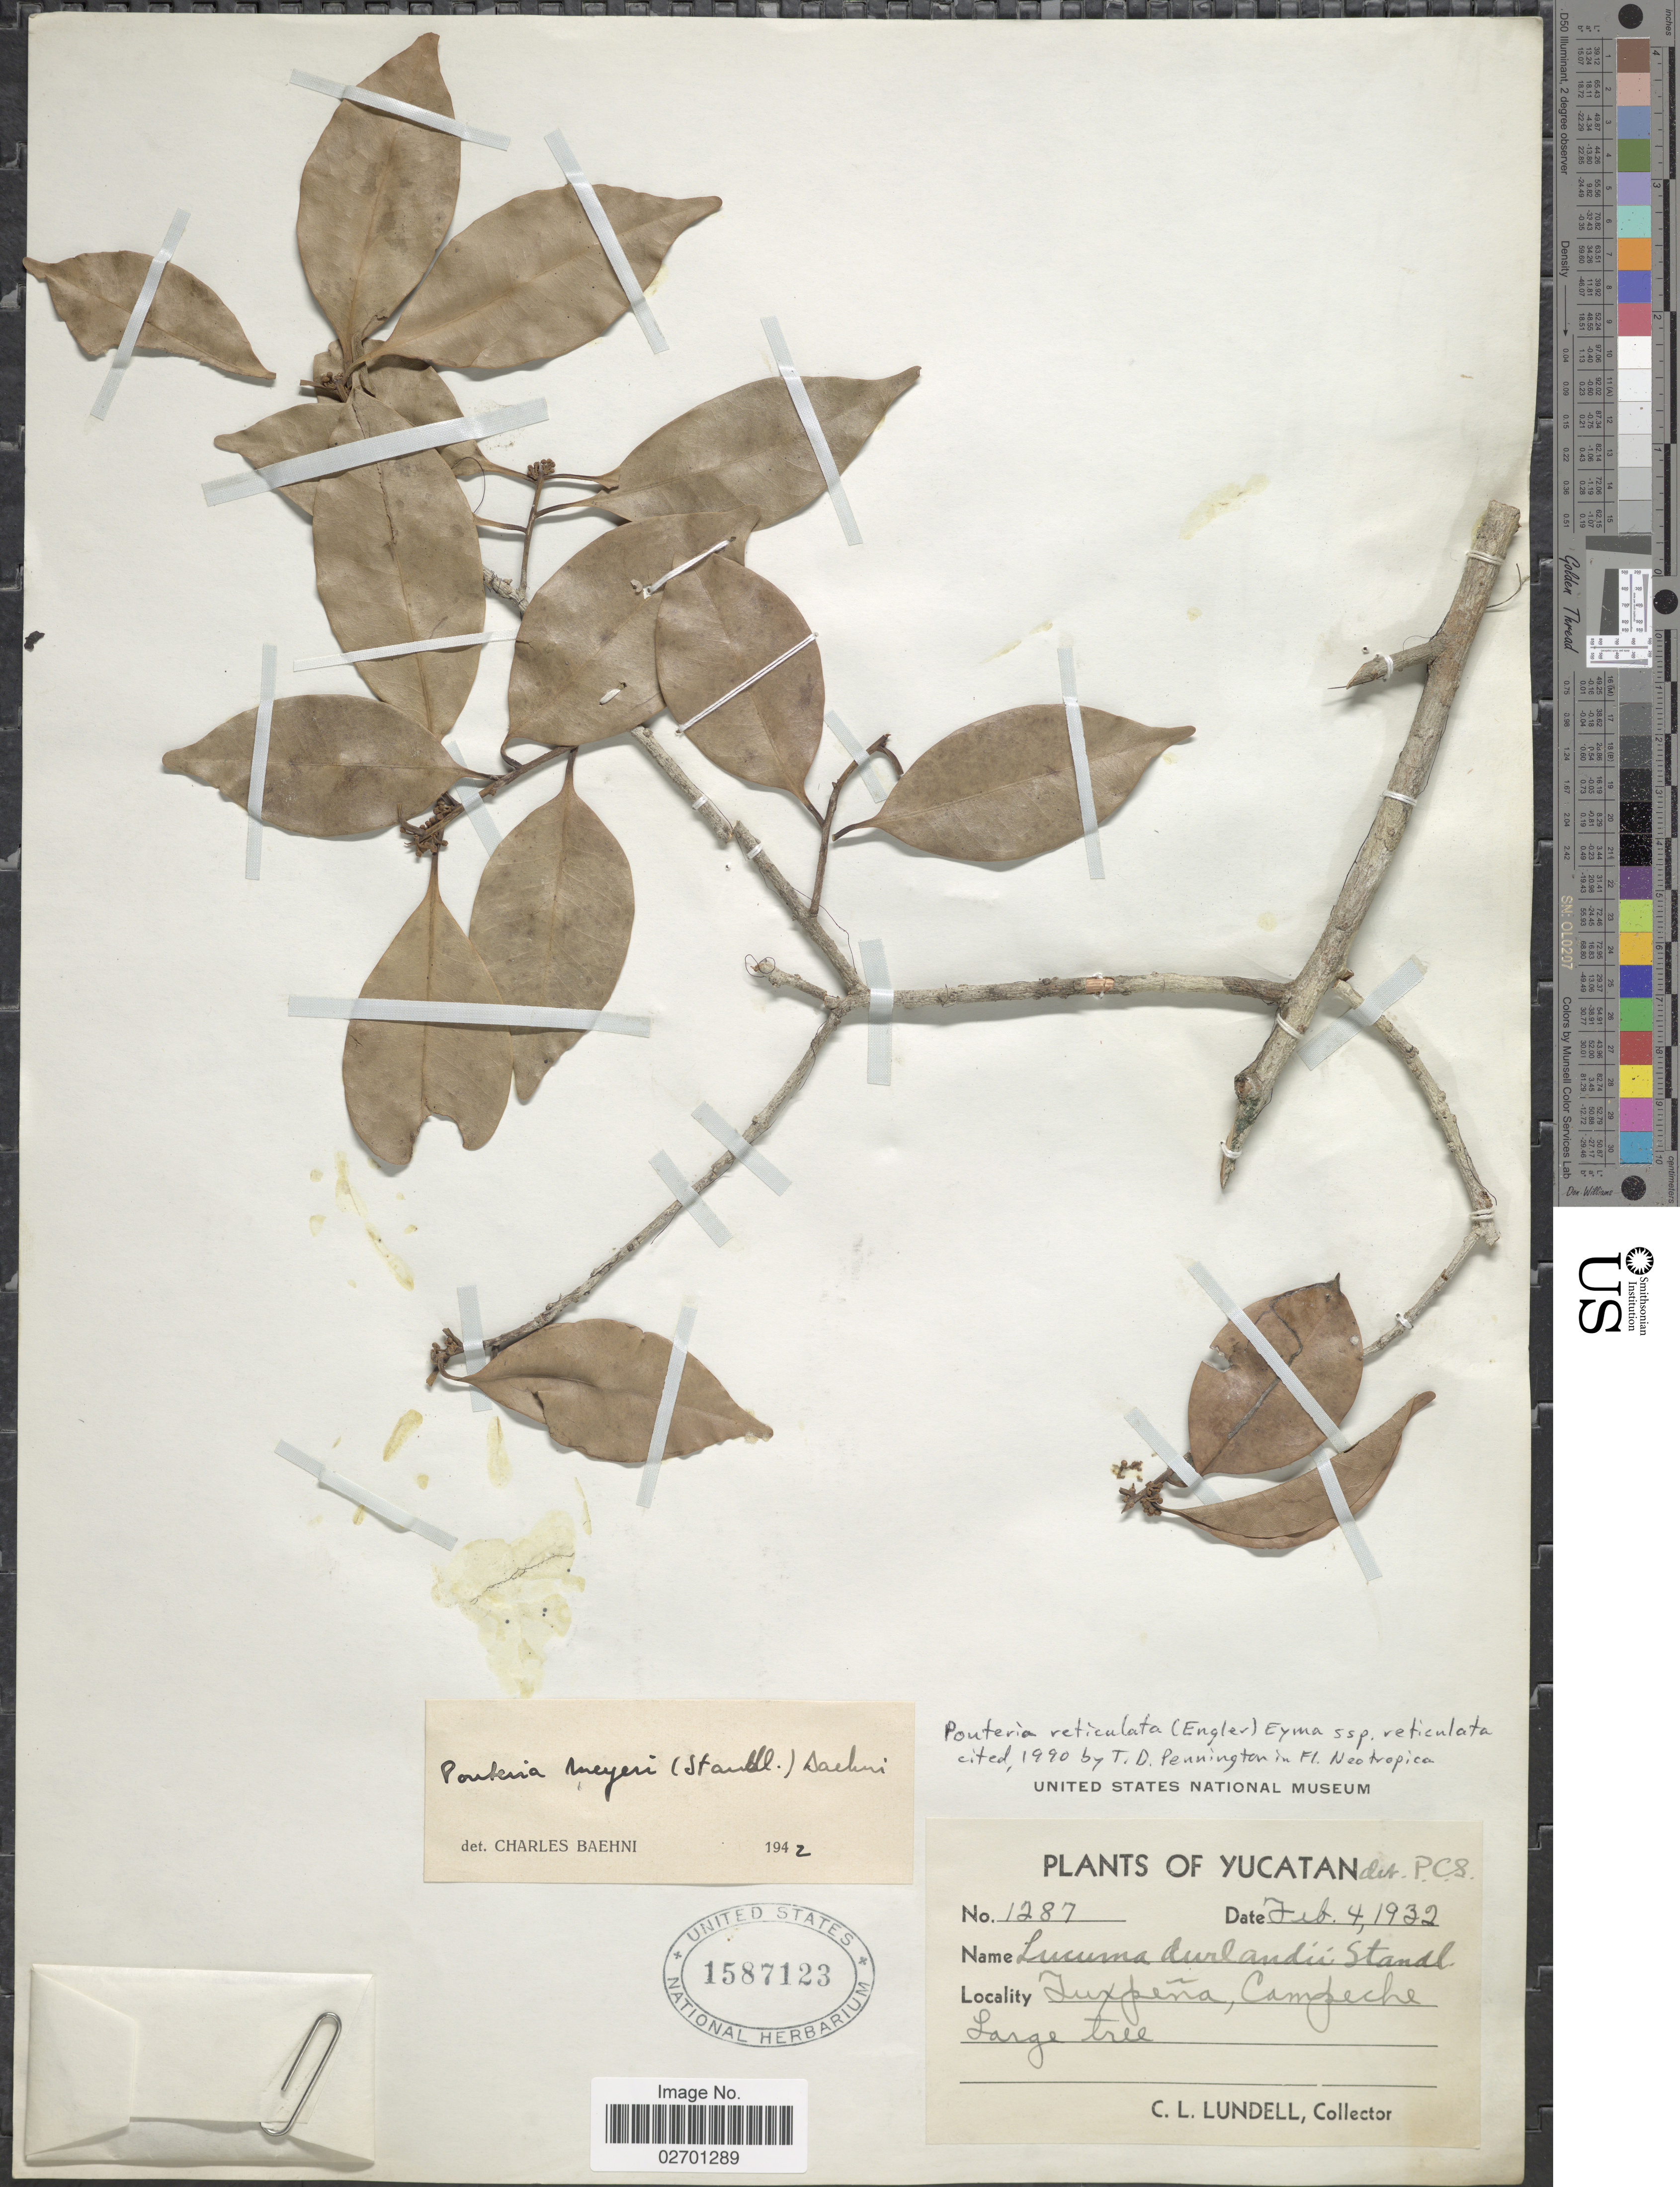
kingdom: Plantae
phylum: Tracheophyta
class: Magnoliopsida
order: Ericales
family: Sapotaceae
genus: Pouteria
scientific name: Pouteria reticulata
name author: (Engl.) Eyma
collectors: C. L. Lundell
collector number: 1287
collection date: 1932-02-04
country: Mexico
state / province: Campeche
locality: Tuxpena.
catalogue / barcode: US 1587123